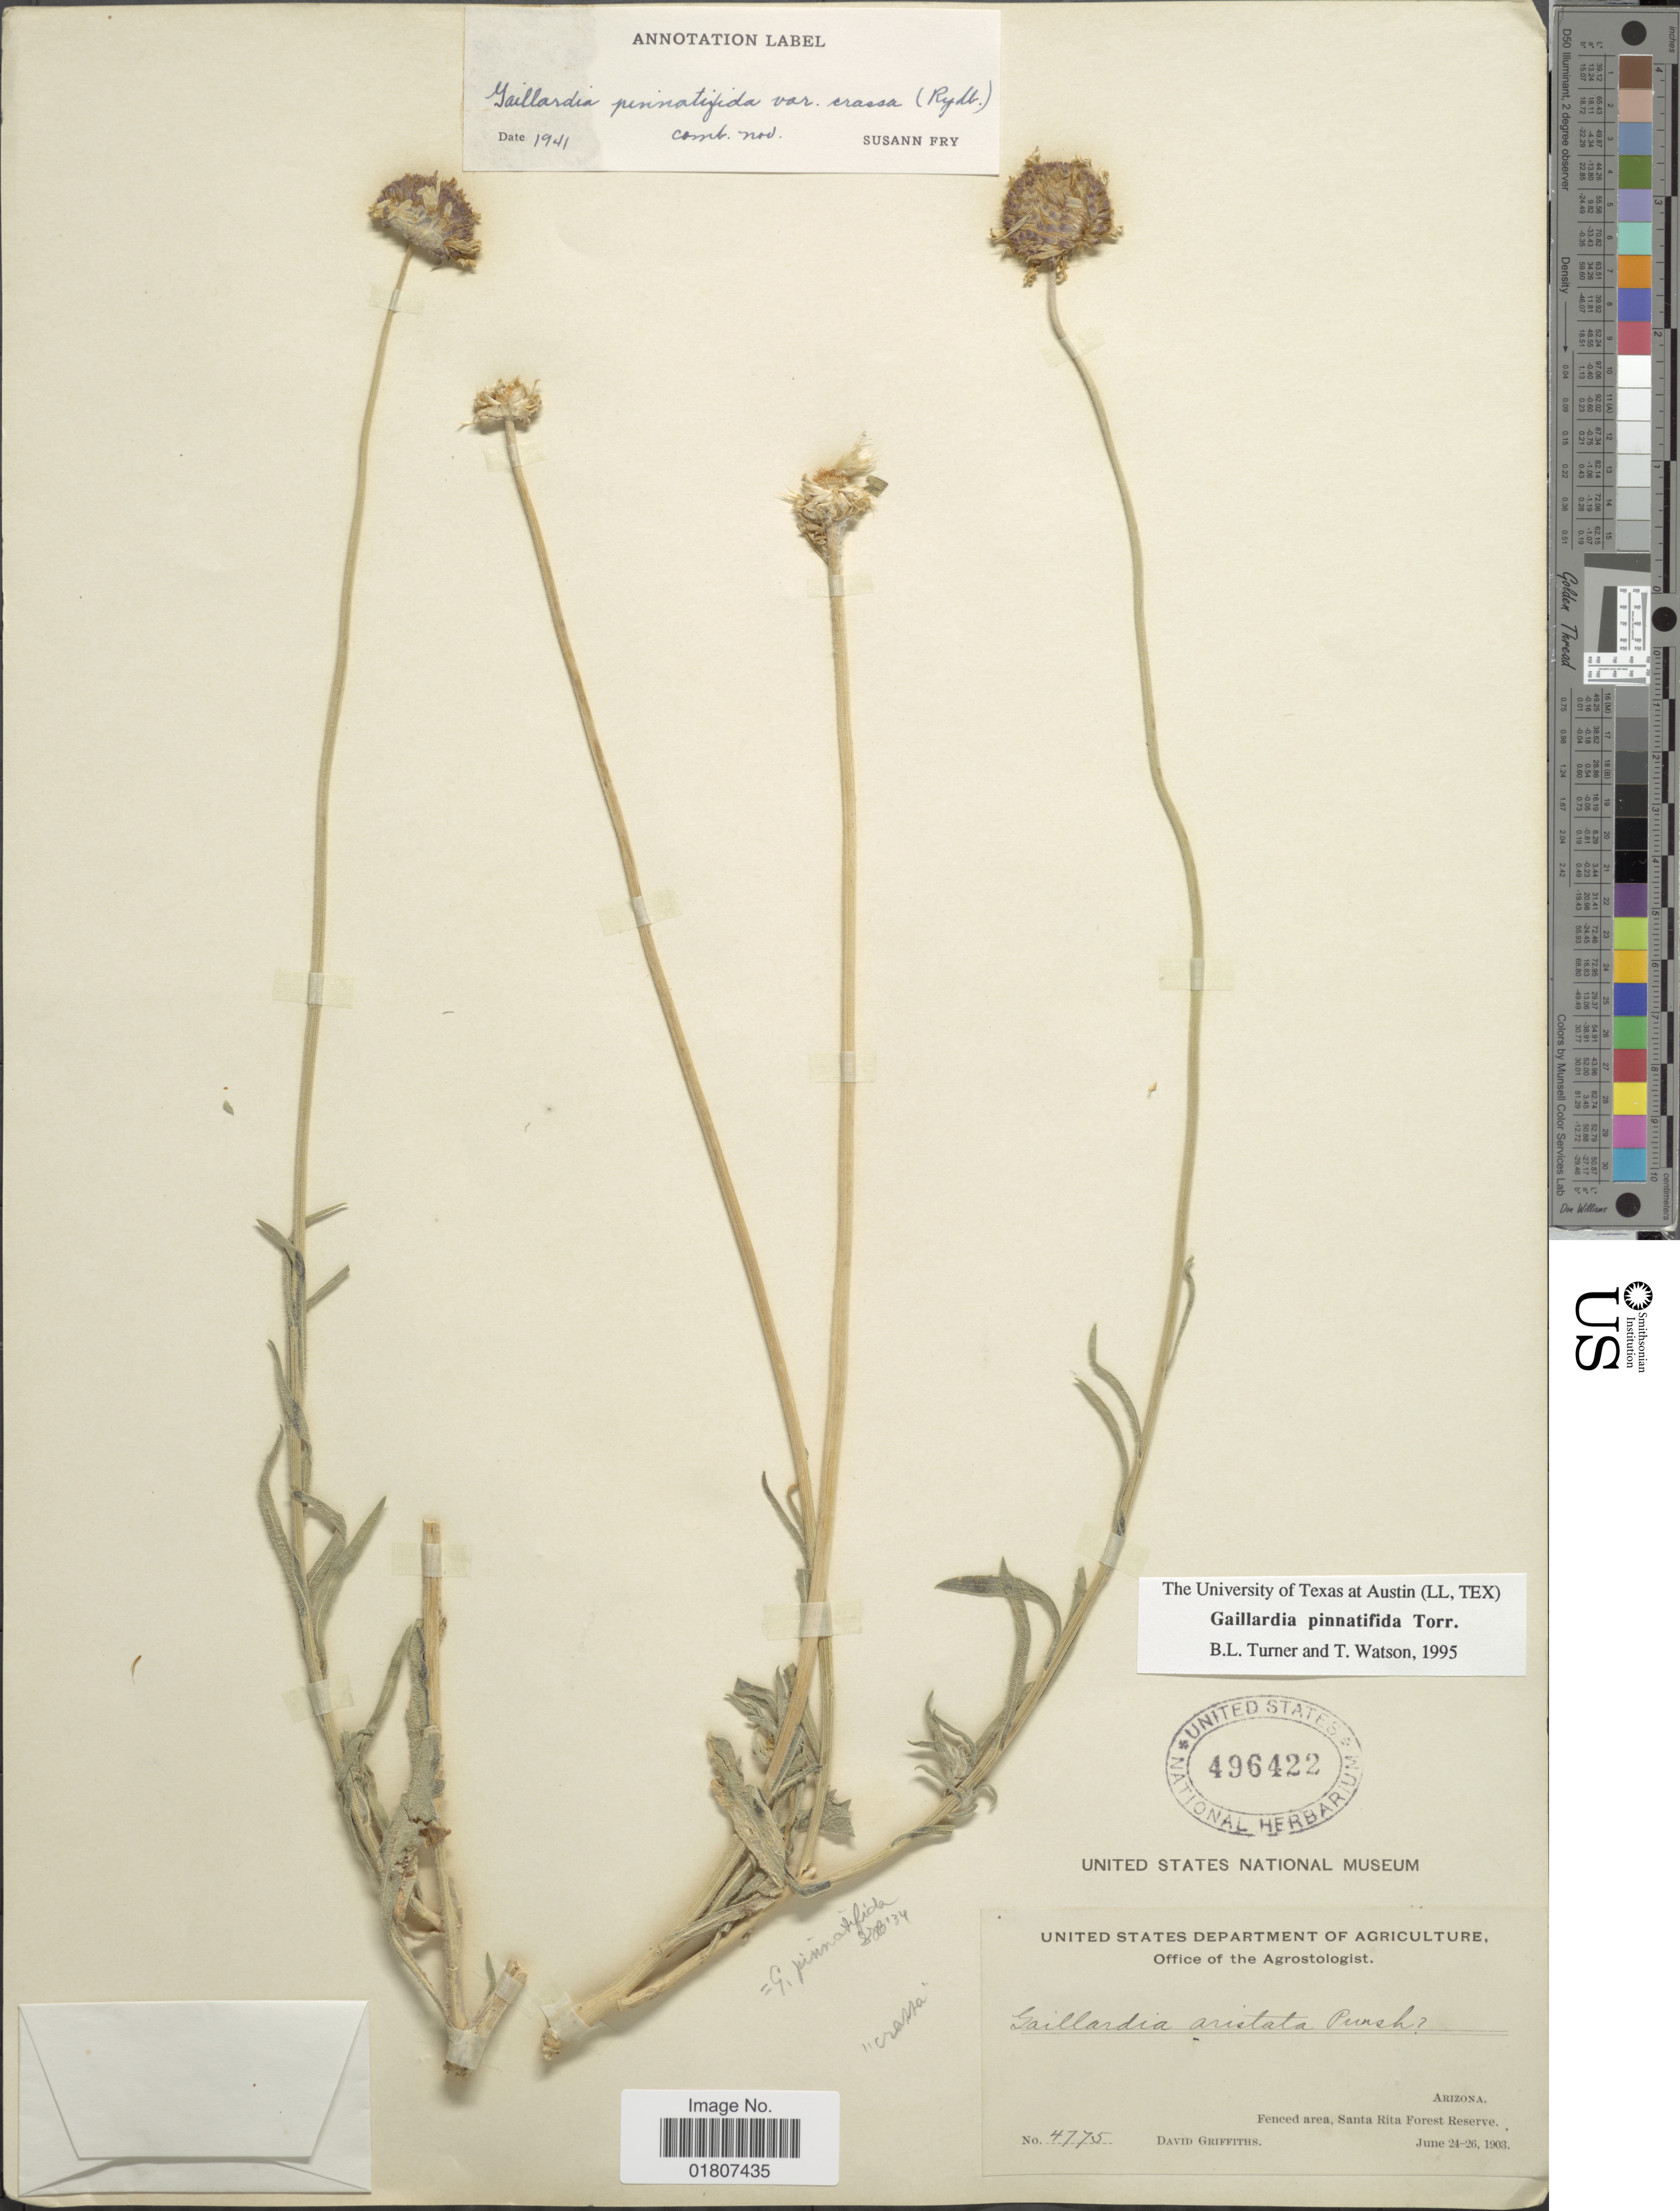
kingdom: Plantae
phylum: Tracheophyta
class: Magnoliopsida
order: Asterales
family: Asteraceae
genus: Gaillardia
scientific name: Gaillardia pinnatifida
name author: Torr.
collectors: D. Griffiths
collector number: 4775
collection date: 1903-06-24/1903-06-26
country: United States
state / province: Arizona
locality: Fenced area, Santa Rita Forest Reserve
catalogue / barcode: US 496422